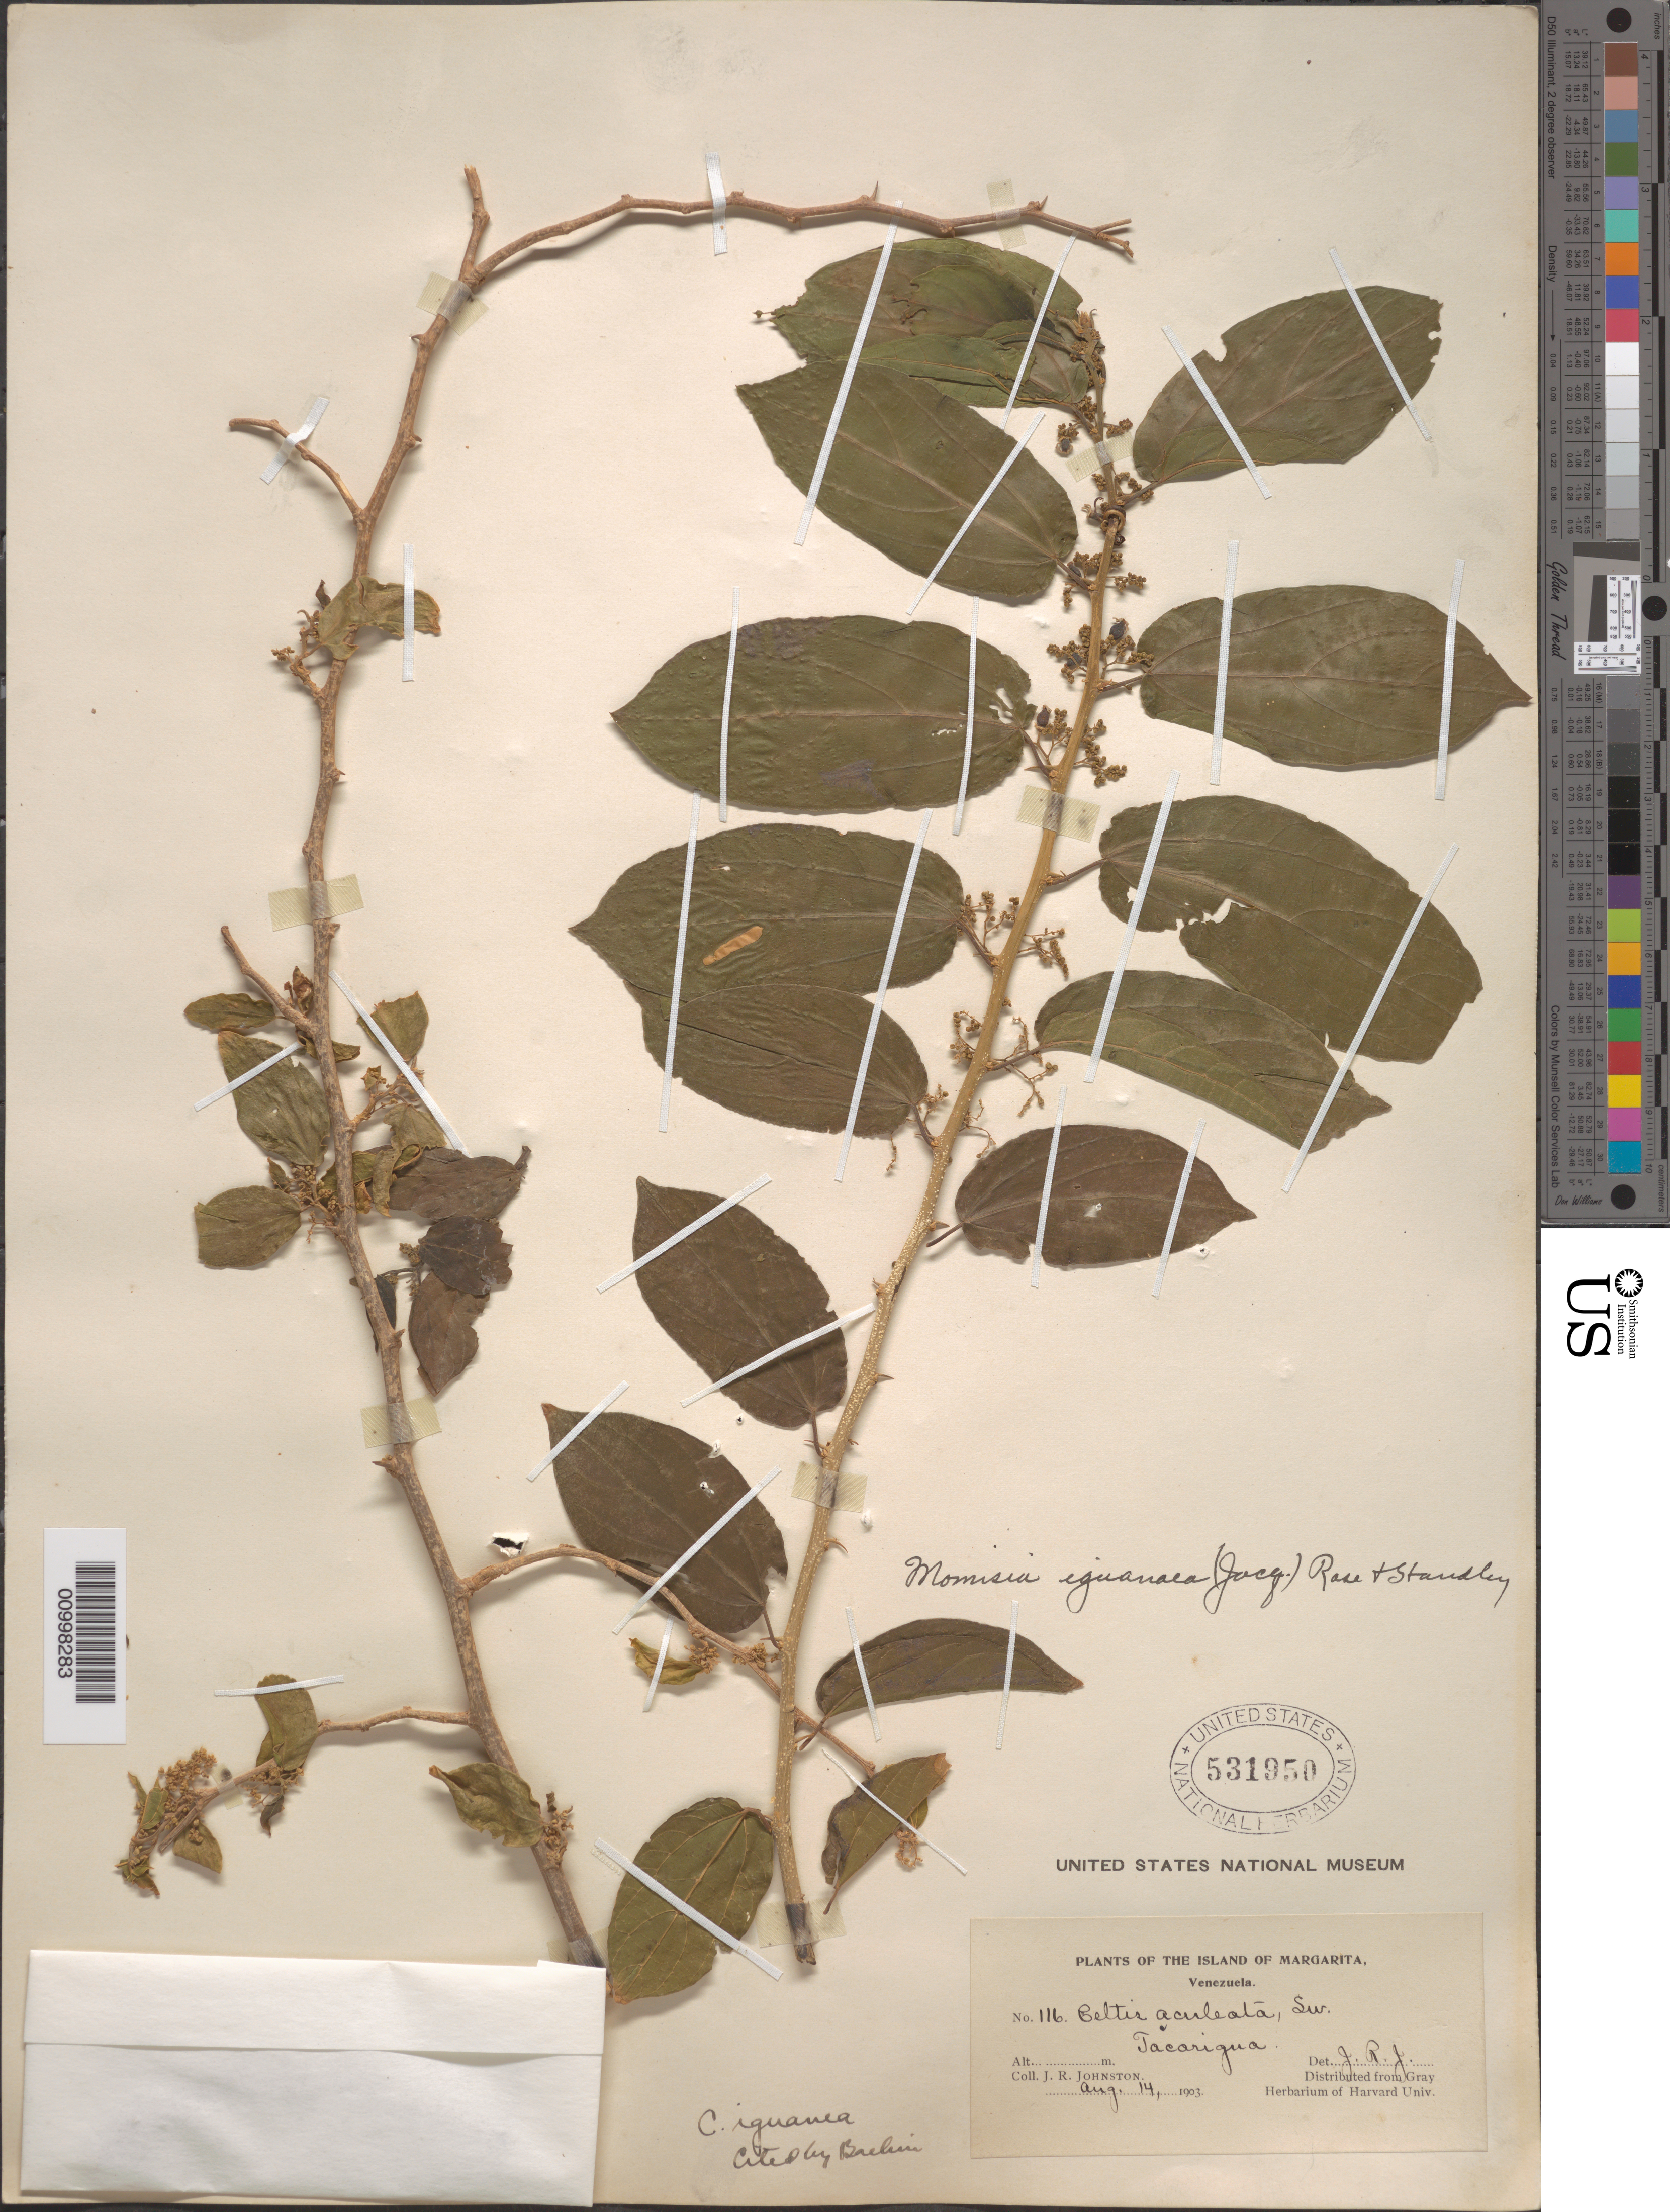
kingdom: Plantae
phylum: Tracheophyta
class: Magnoliopsida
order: Rosales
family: Cannabaceae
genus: Celtis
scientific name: Celtis iguanaea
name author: (Jacq.) Sarg.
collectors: J. Johnston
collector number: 116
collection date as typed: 14 Aug 1903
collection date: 1903-08-14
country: Venezuela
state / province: Nueva Esparta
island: Margarita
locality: Tacarigua.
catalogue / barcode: US 531950